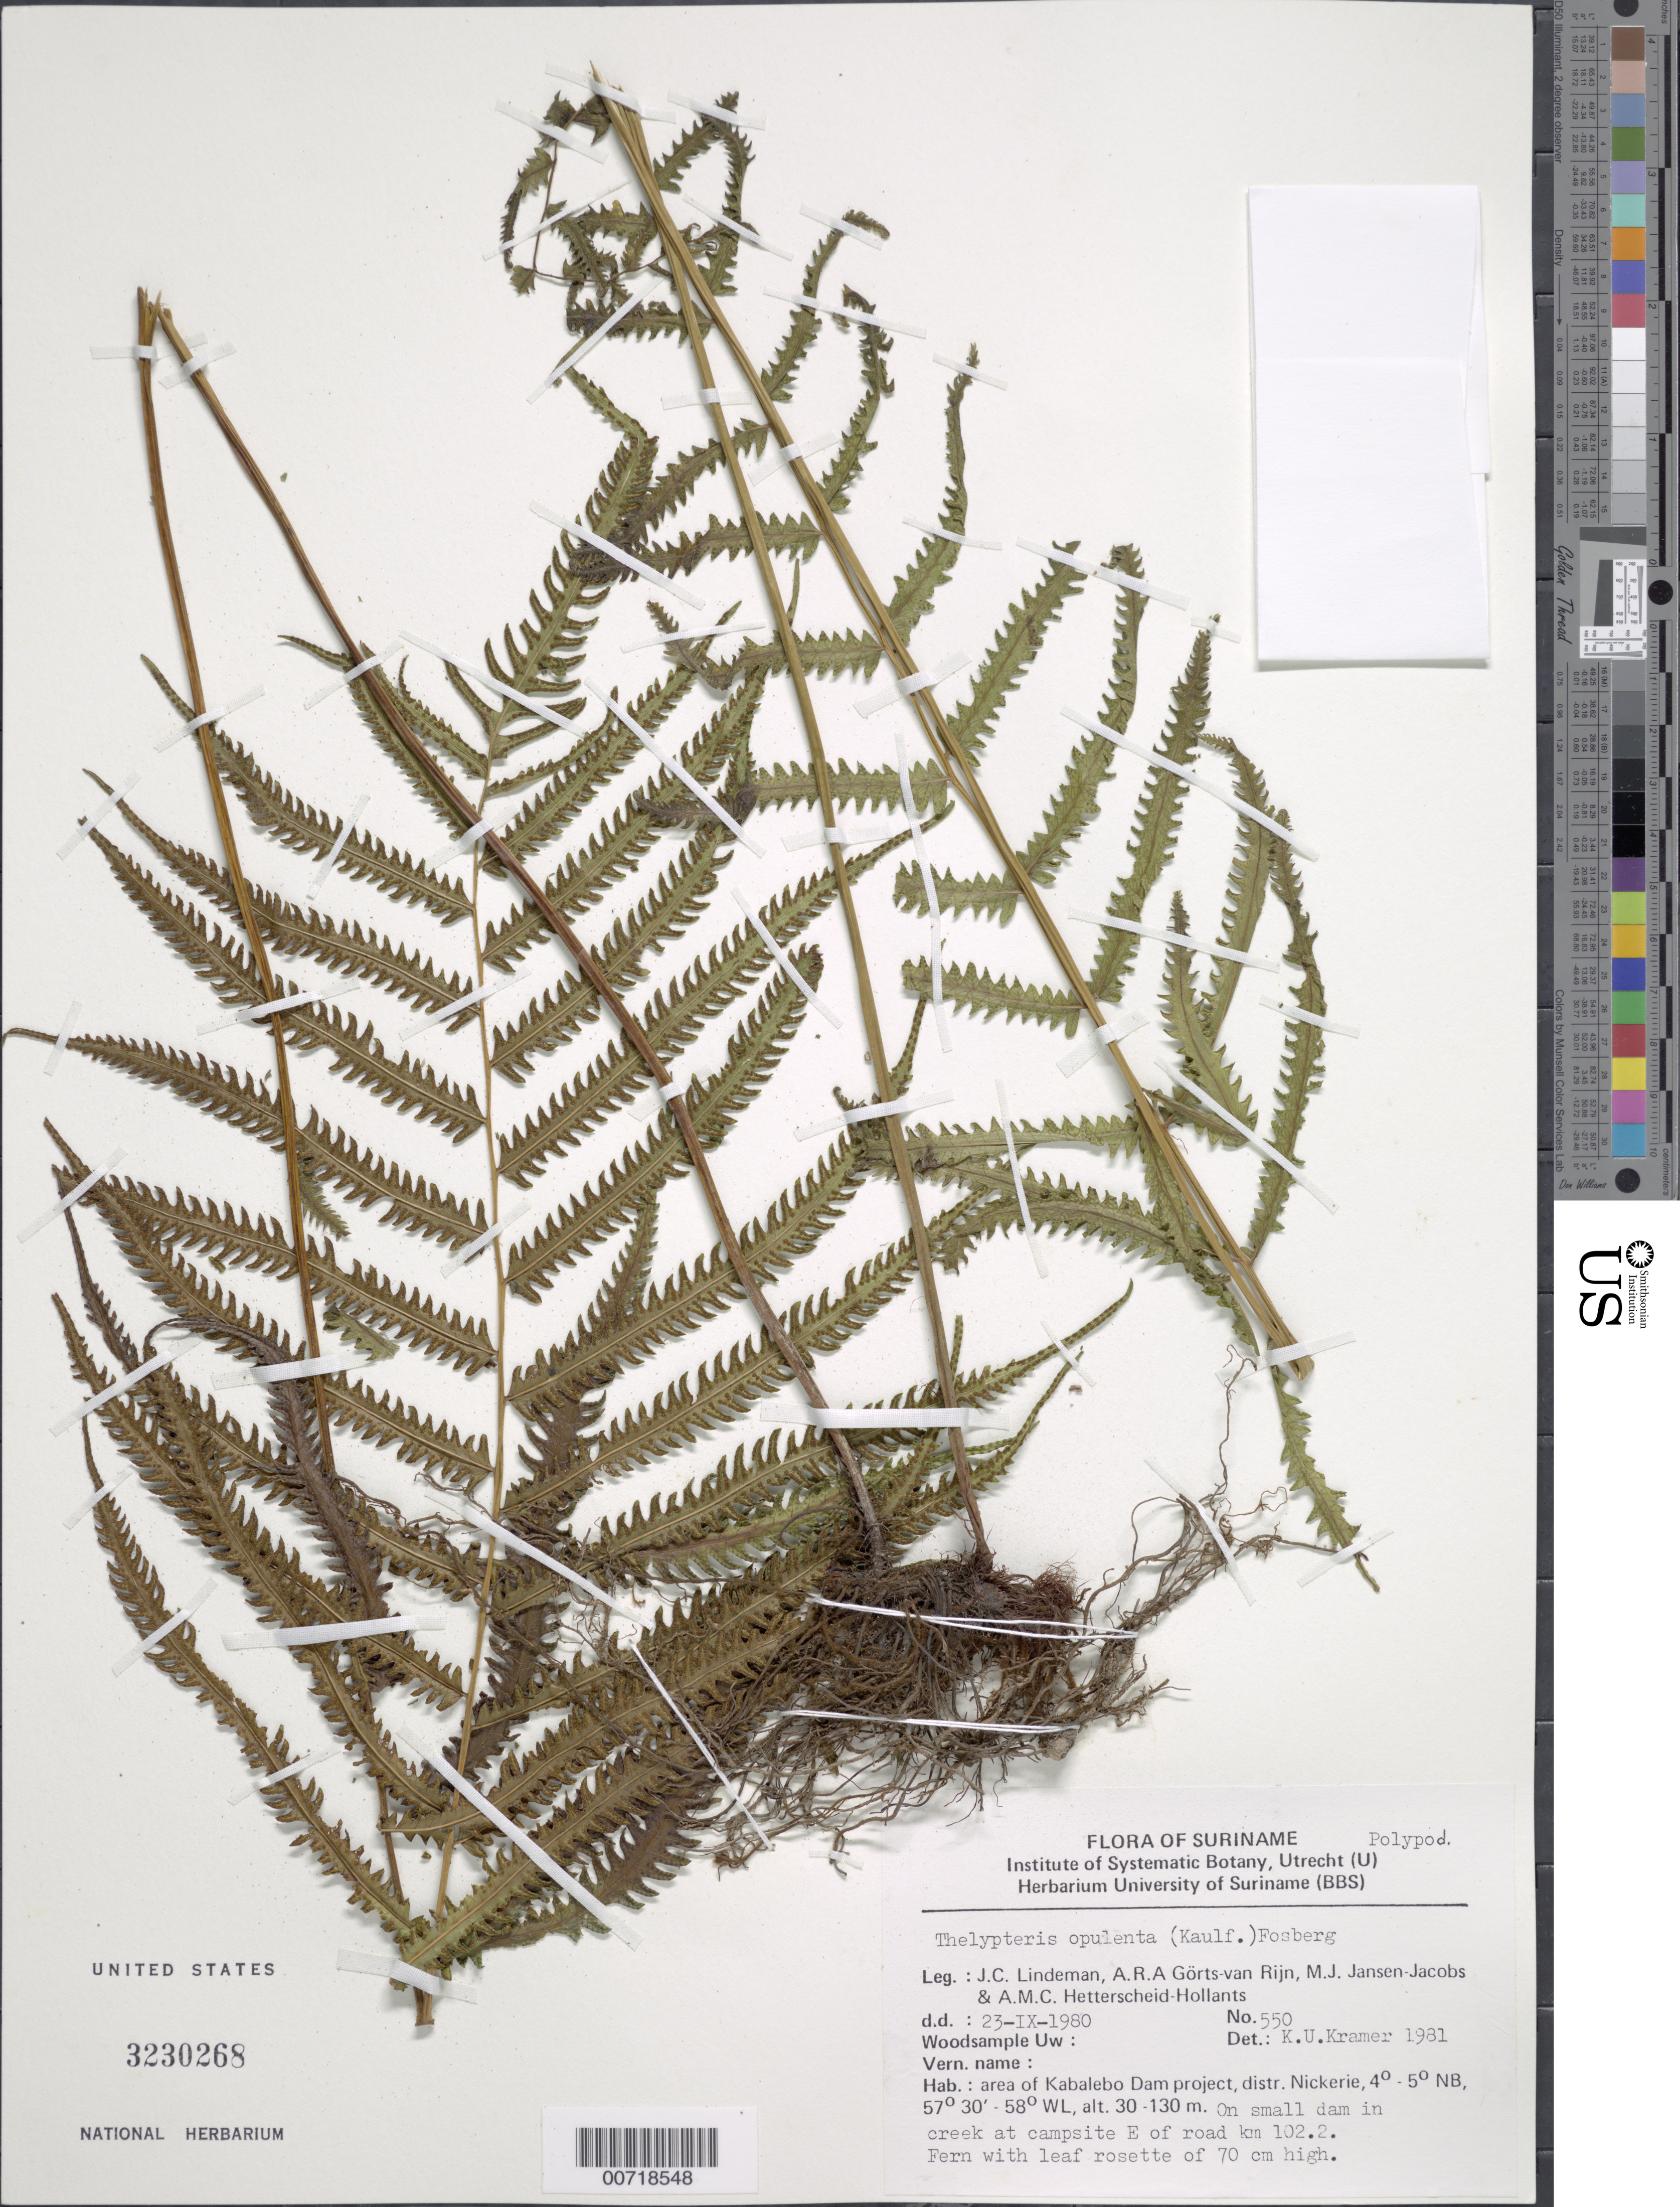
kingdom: Plantae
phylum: Tracheophyta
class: Polypodiopsida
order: Polypodiales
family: Thelypteridaceae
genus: Amphineuron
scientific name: Amphineuron opulentum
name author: (Kaulf.) Holttum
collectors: J. C. Lindeman, A. .R. A. Görts-van Rijn, M. J. Jansen-Jacobs & A. Hetterscheid-Hollants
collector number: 80 550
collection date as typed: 23-Sep-80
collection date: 1980-09-23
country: Suriname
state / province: Nickerie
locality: Kabalebo Dam project area, km 102.0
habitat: Small dam creek at campsite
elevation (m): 30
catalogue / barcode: US 3230268